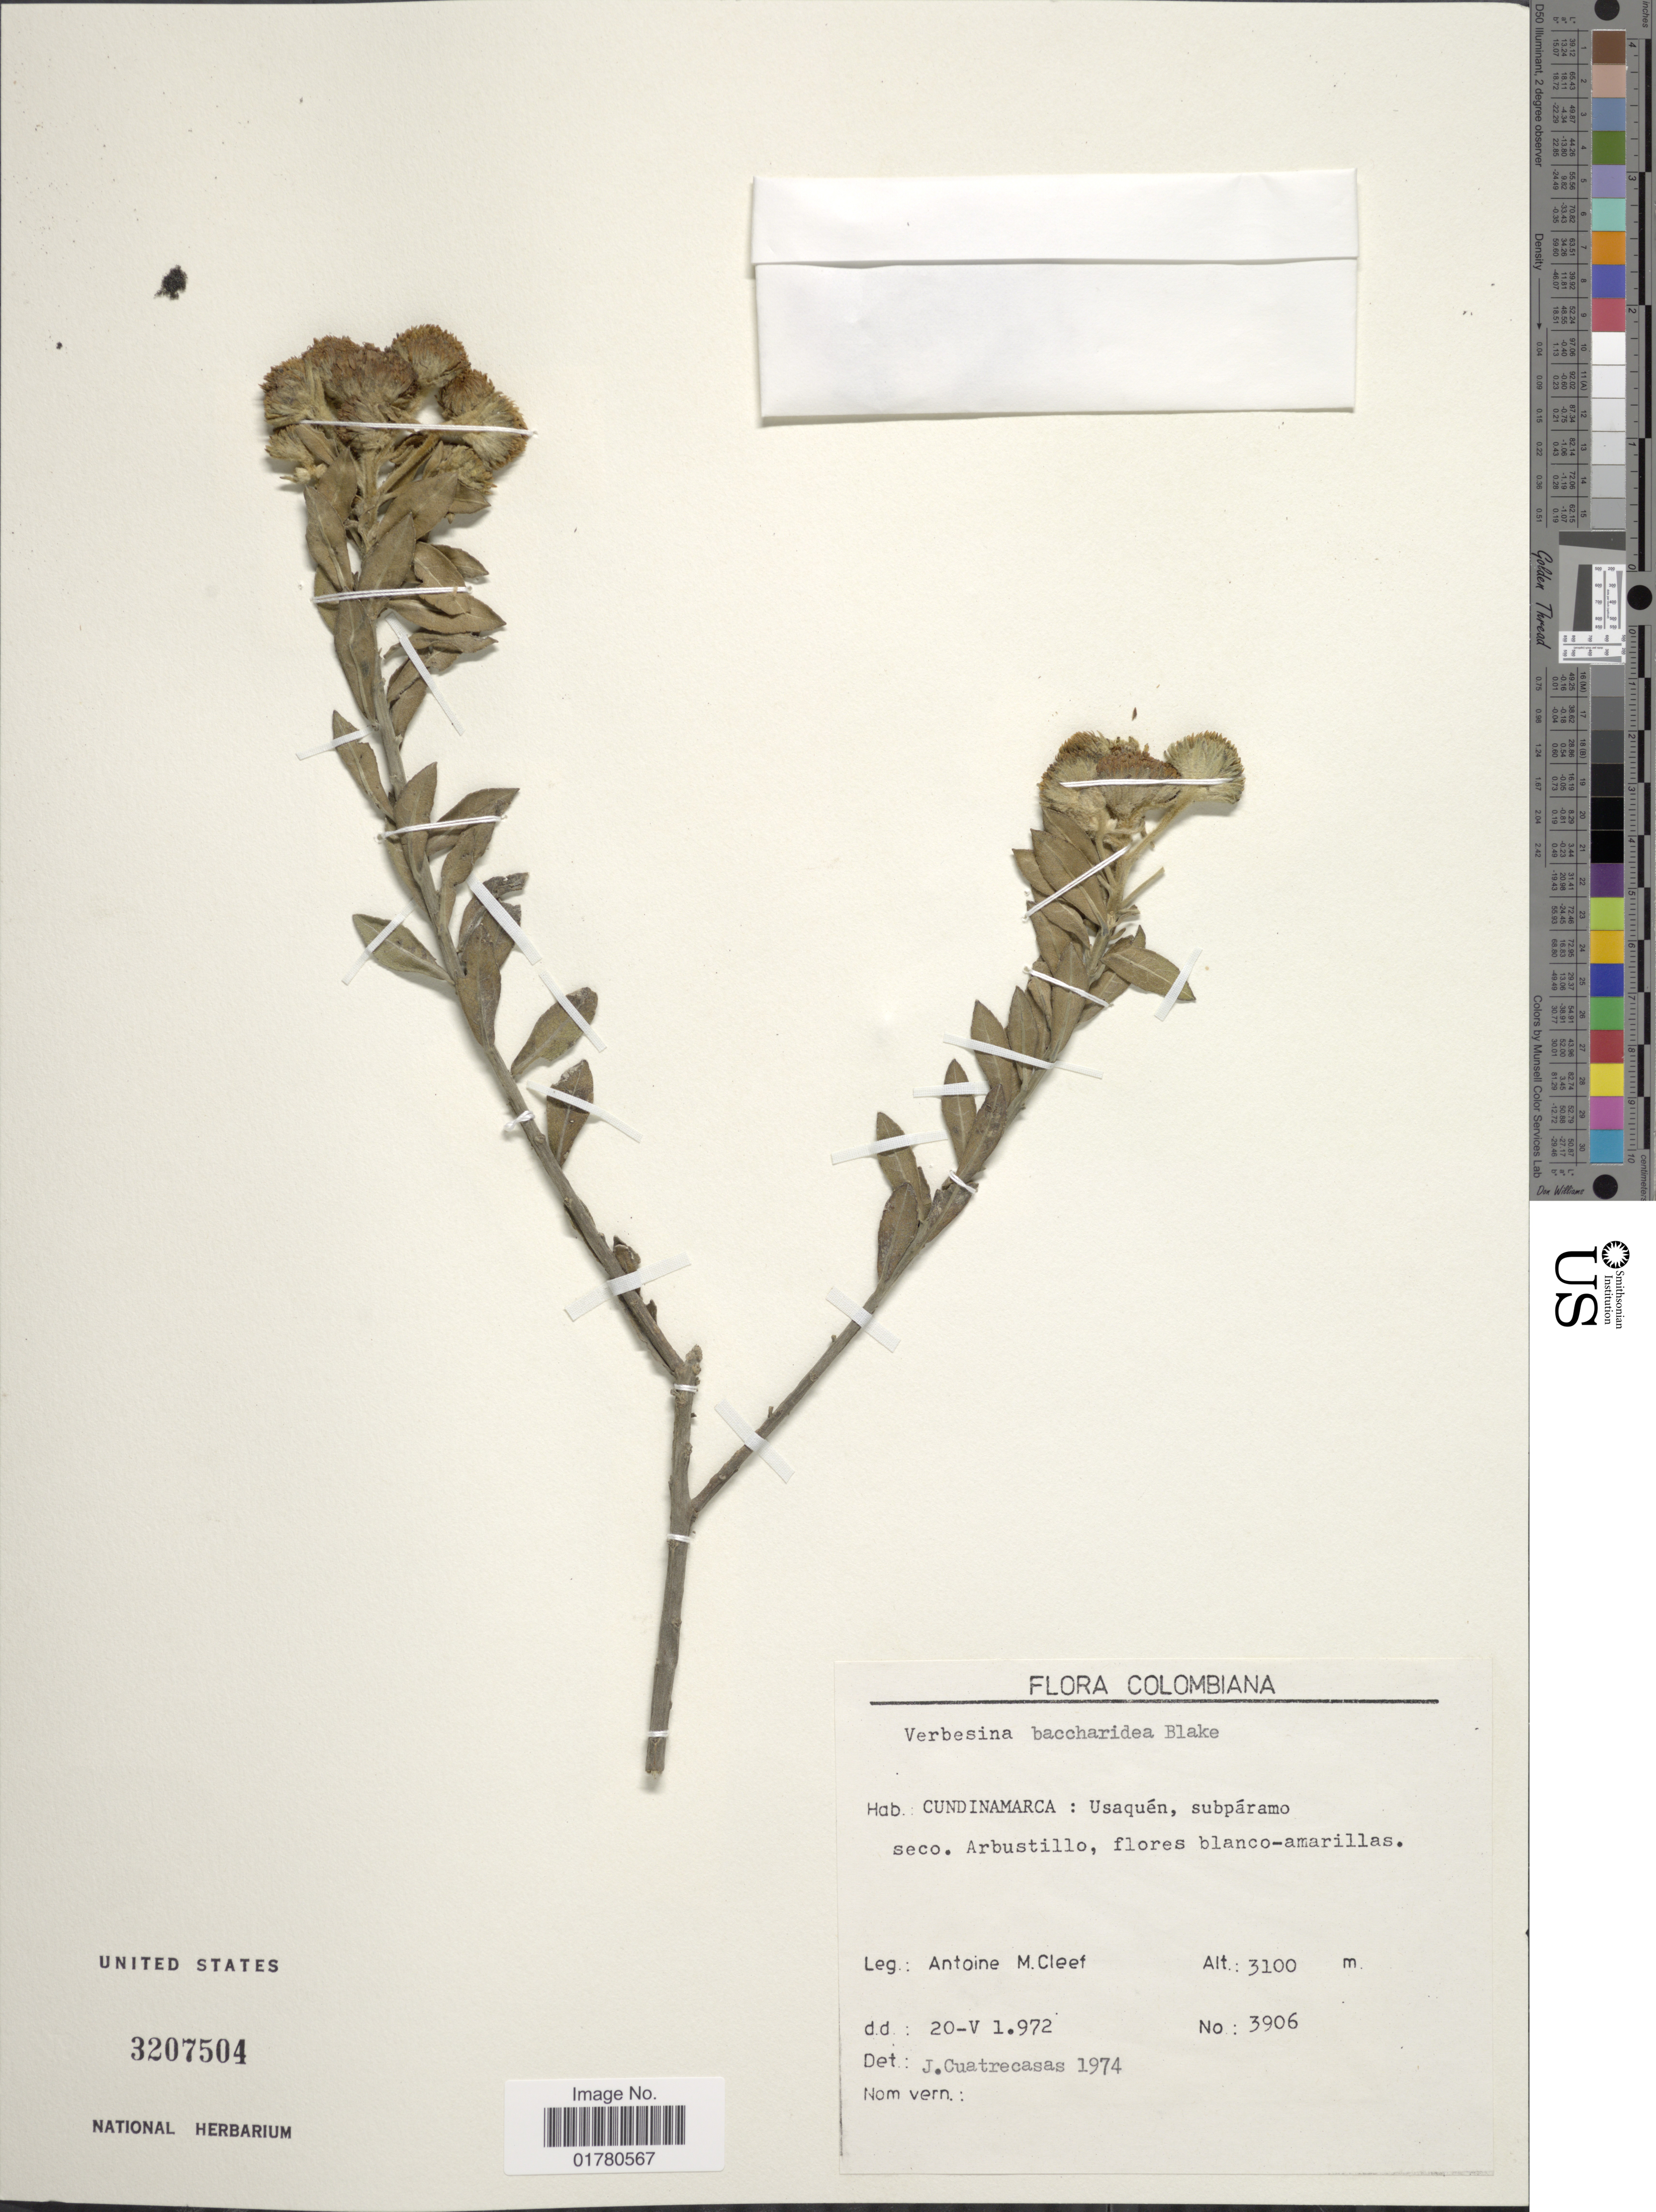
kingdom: Plantae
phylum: Tracheophyta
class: Magnoliopsida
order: Asterales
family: Asteraceae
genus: Verbesina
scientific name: Verbesina baccharides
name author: S.F. Blake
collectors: A. M. Cleef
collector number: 3906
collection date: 1972-05-20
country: Colombia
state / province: Cundinamarca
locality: Usaquén, subpáramo seco. Arbustillo, flores blanco-amarillas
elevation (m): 3100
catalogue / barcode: US 3207504